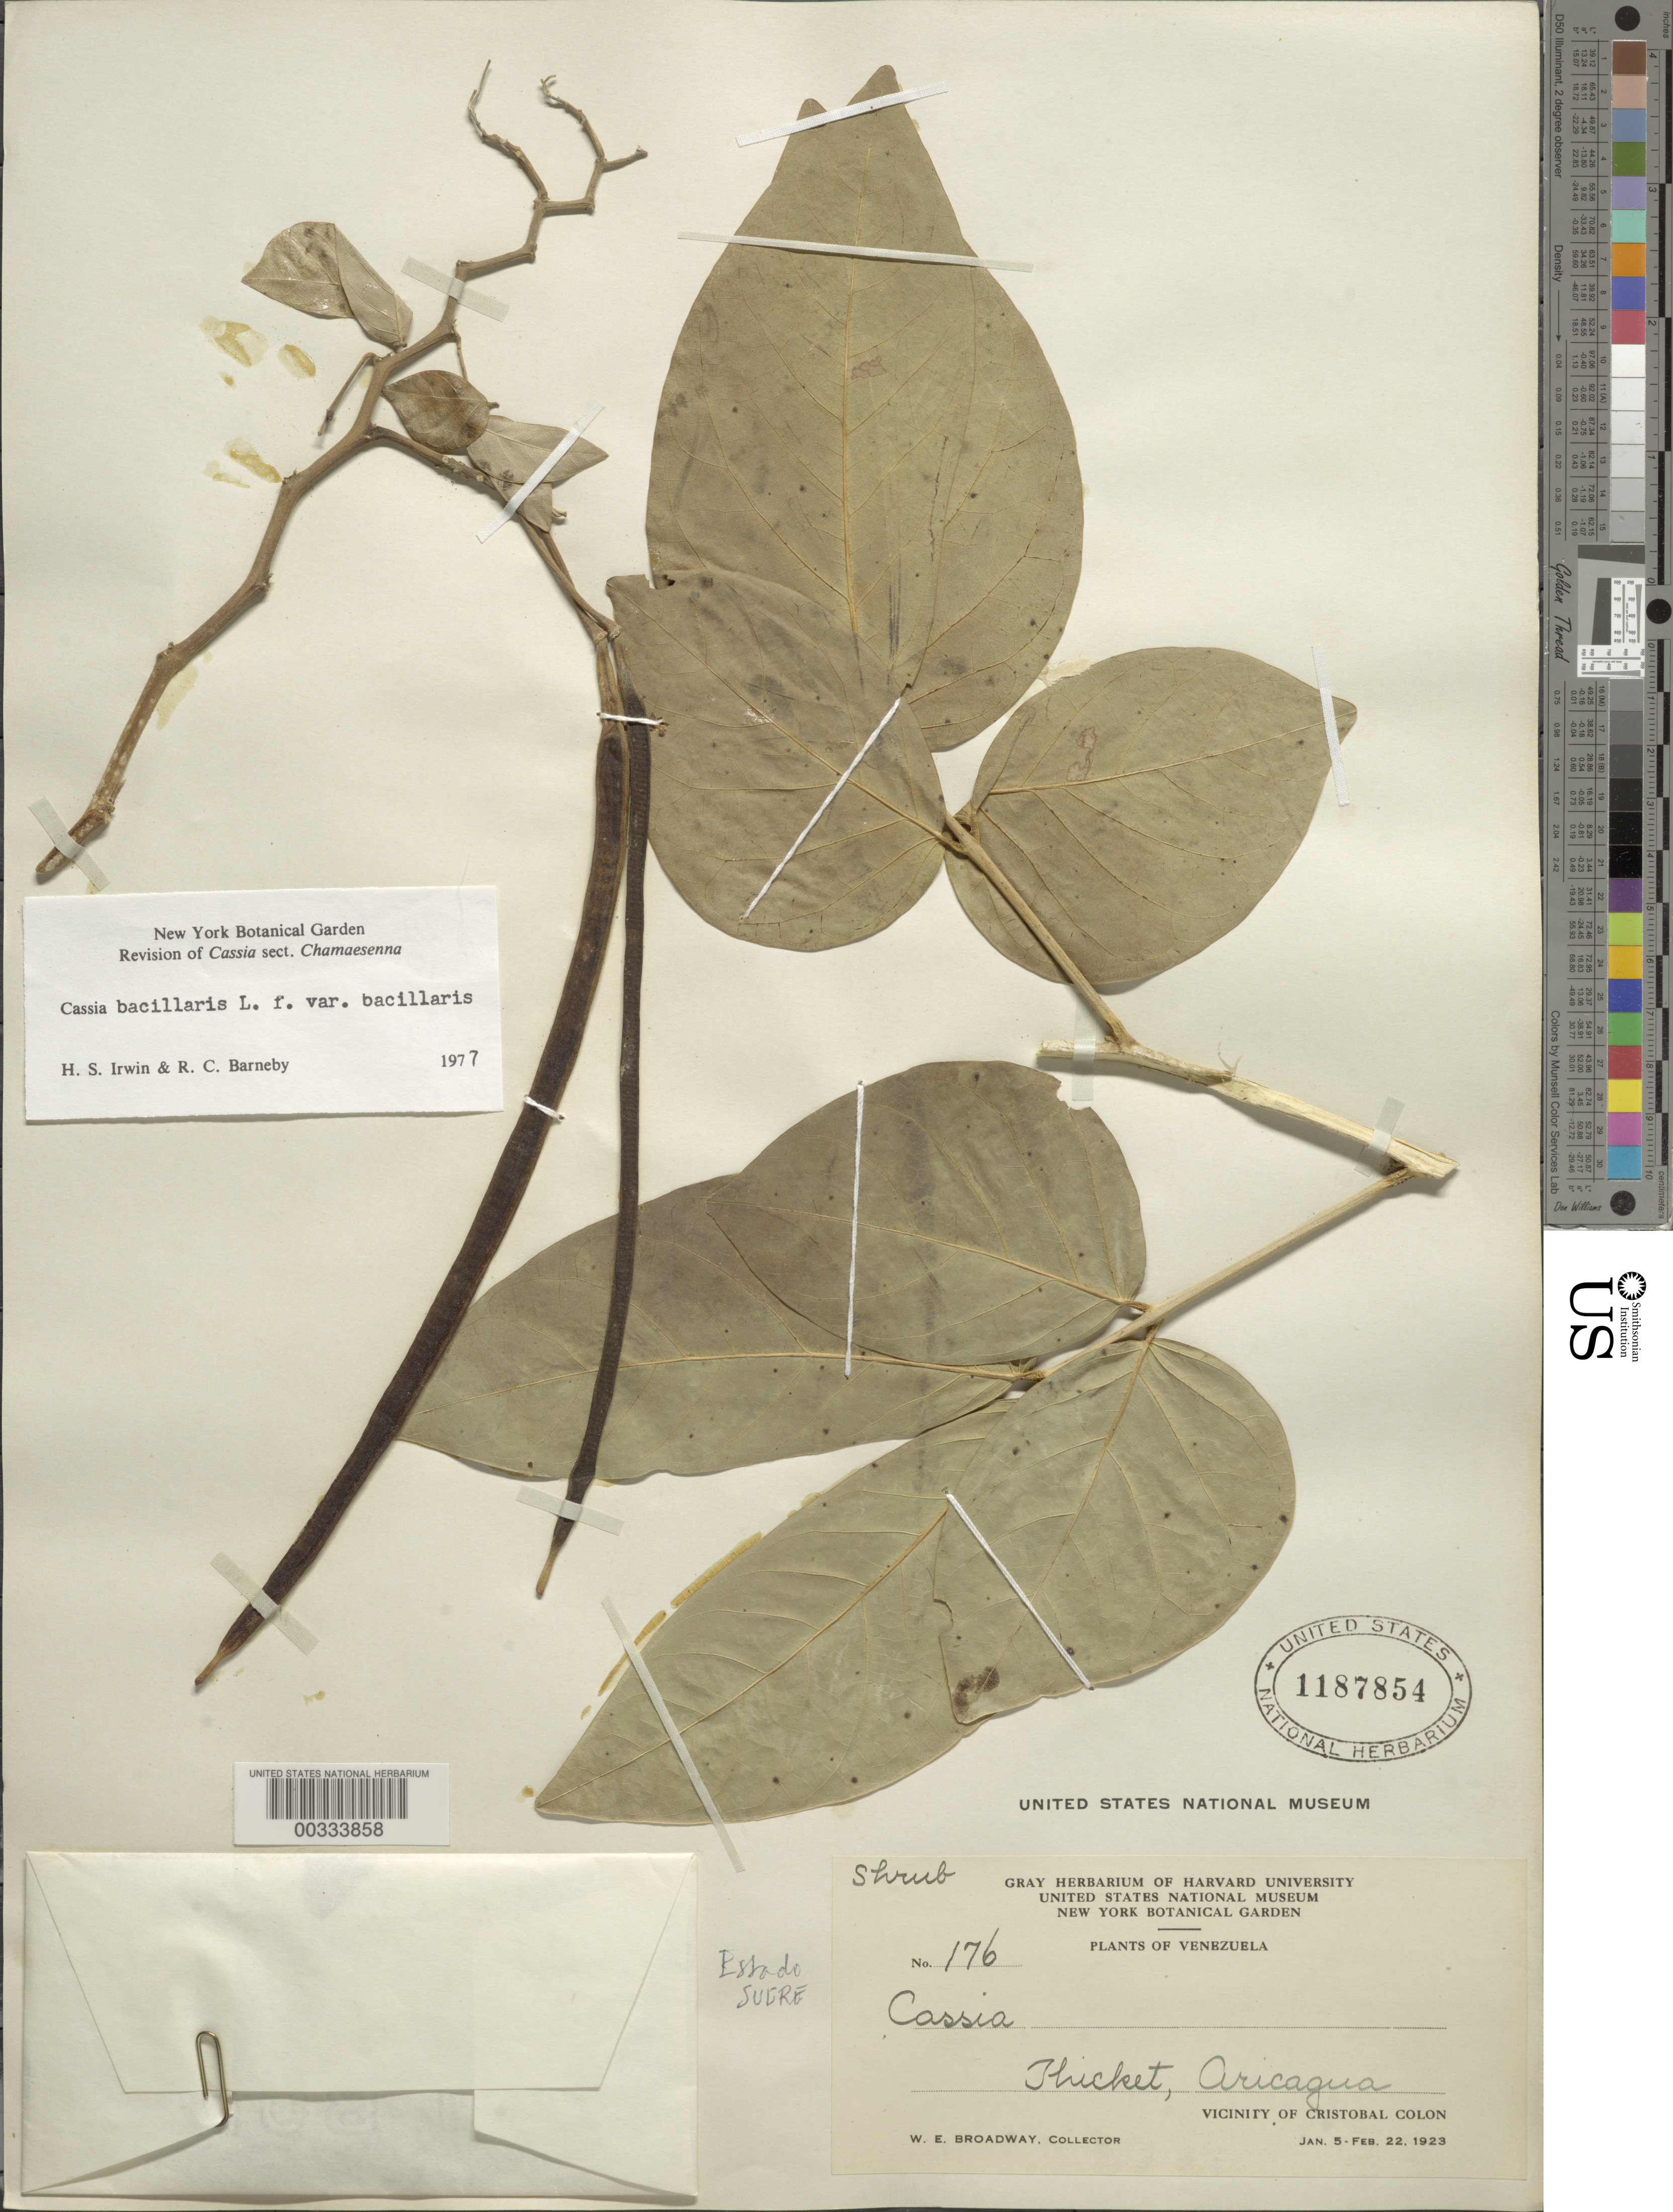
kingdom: Plantae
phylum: Tracheophyta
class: Magnoliopsida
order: Fabales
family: Fabaceae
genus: Senna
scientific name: Senna bacillaris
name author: (L. f.) H.S. Irwin & Barneby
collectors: W. E. Broadway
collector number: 176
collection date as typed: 05 Jan 1923 to 22 Feb 1923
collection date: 1923-01-05/1923-02-22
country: Venezuela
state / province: Sucre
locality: Aricagua; vicinity of cristobal colon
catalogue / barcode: US 1187854